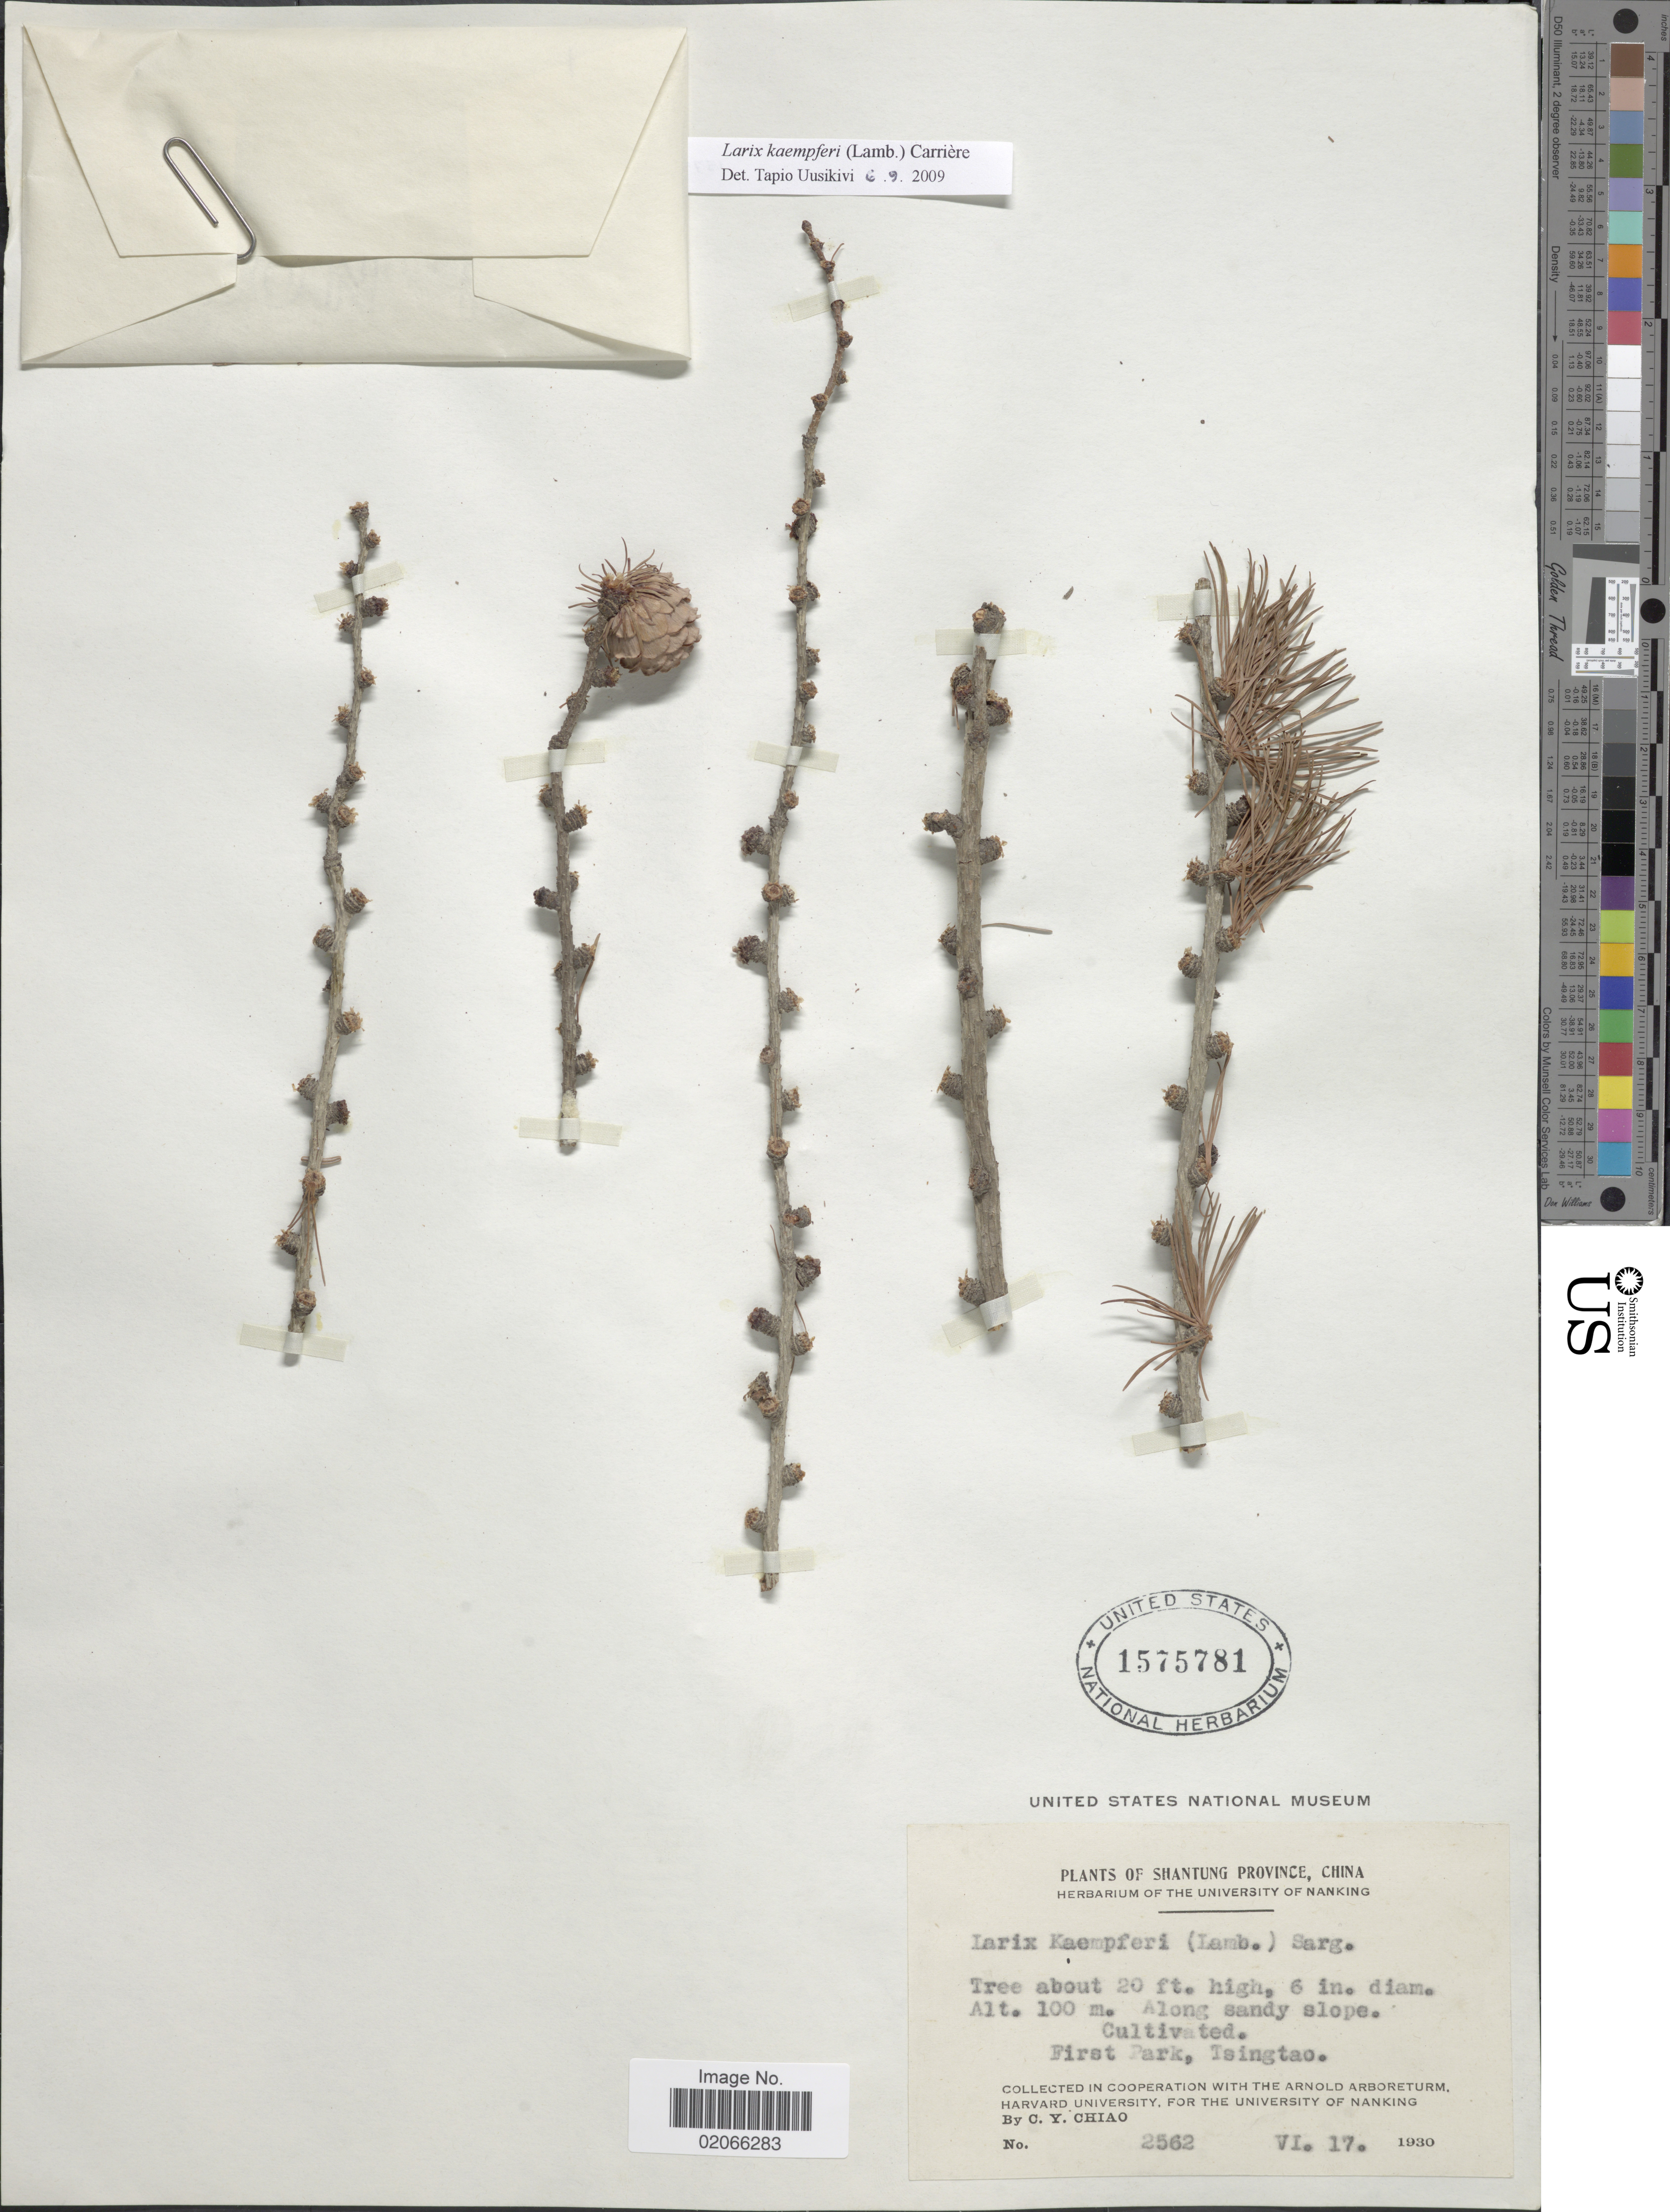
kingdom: Plantae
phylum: Tracheophyta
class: Pinopsida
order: Pinales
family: Pinaceae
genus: Larix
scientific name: Larix kaempferi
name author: (Lamb.) Carrière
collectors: C. Y. Chiao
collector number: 2562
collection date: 1930-06-17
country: China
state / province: Shandong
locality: Shantung Province, along sandy slope, first Park, Tsingtao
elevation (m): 100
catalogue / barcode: US 1575781